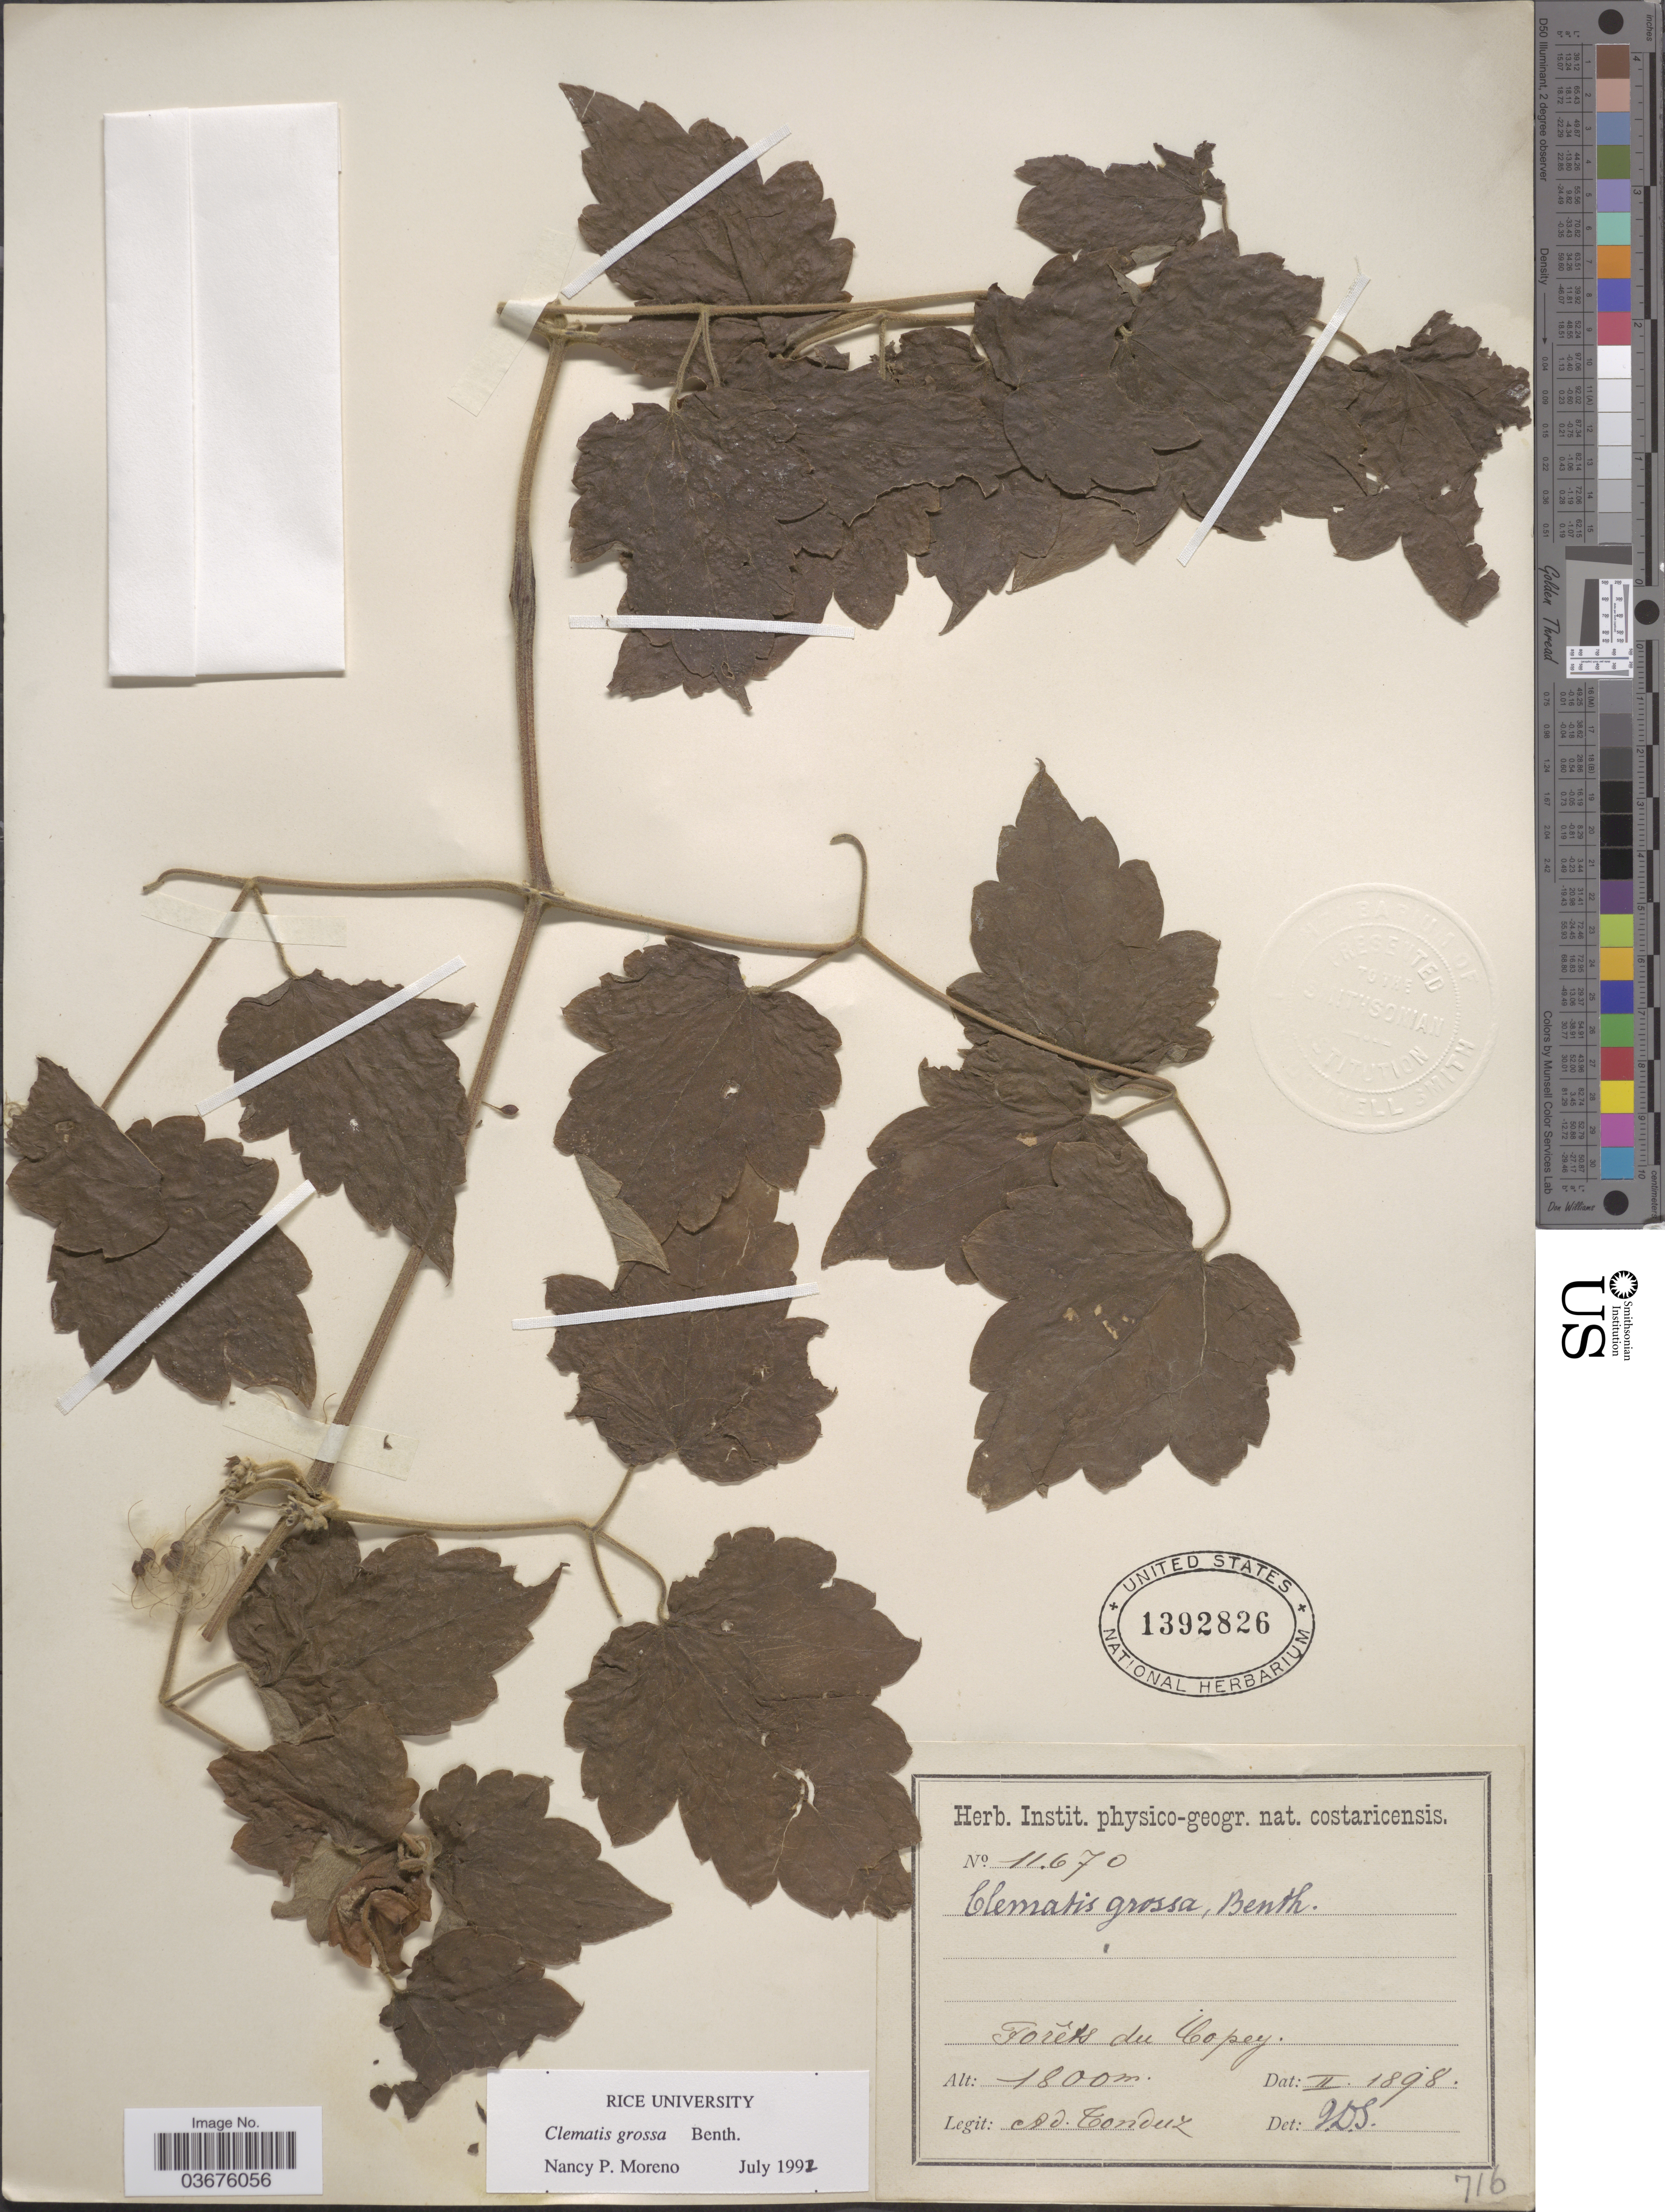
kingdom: Plantae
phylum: Tracheophyta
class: Magnoliopsida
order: Ranunculales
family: Ranunculaceae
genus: Clematis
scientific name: Clematis grossa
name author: Benth.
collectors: A. Tonduz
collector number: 11670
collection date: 1898-02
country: Costa Rica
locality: Forêts du Copey.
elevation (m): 1800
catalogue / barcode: US 1392826